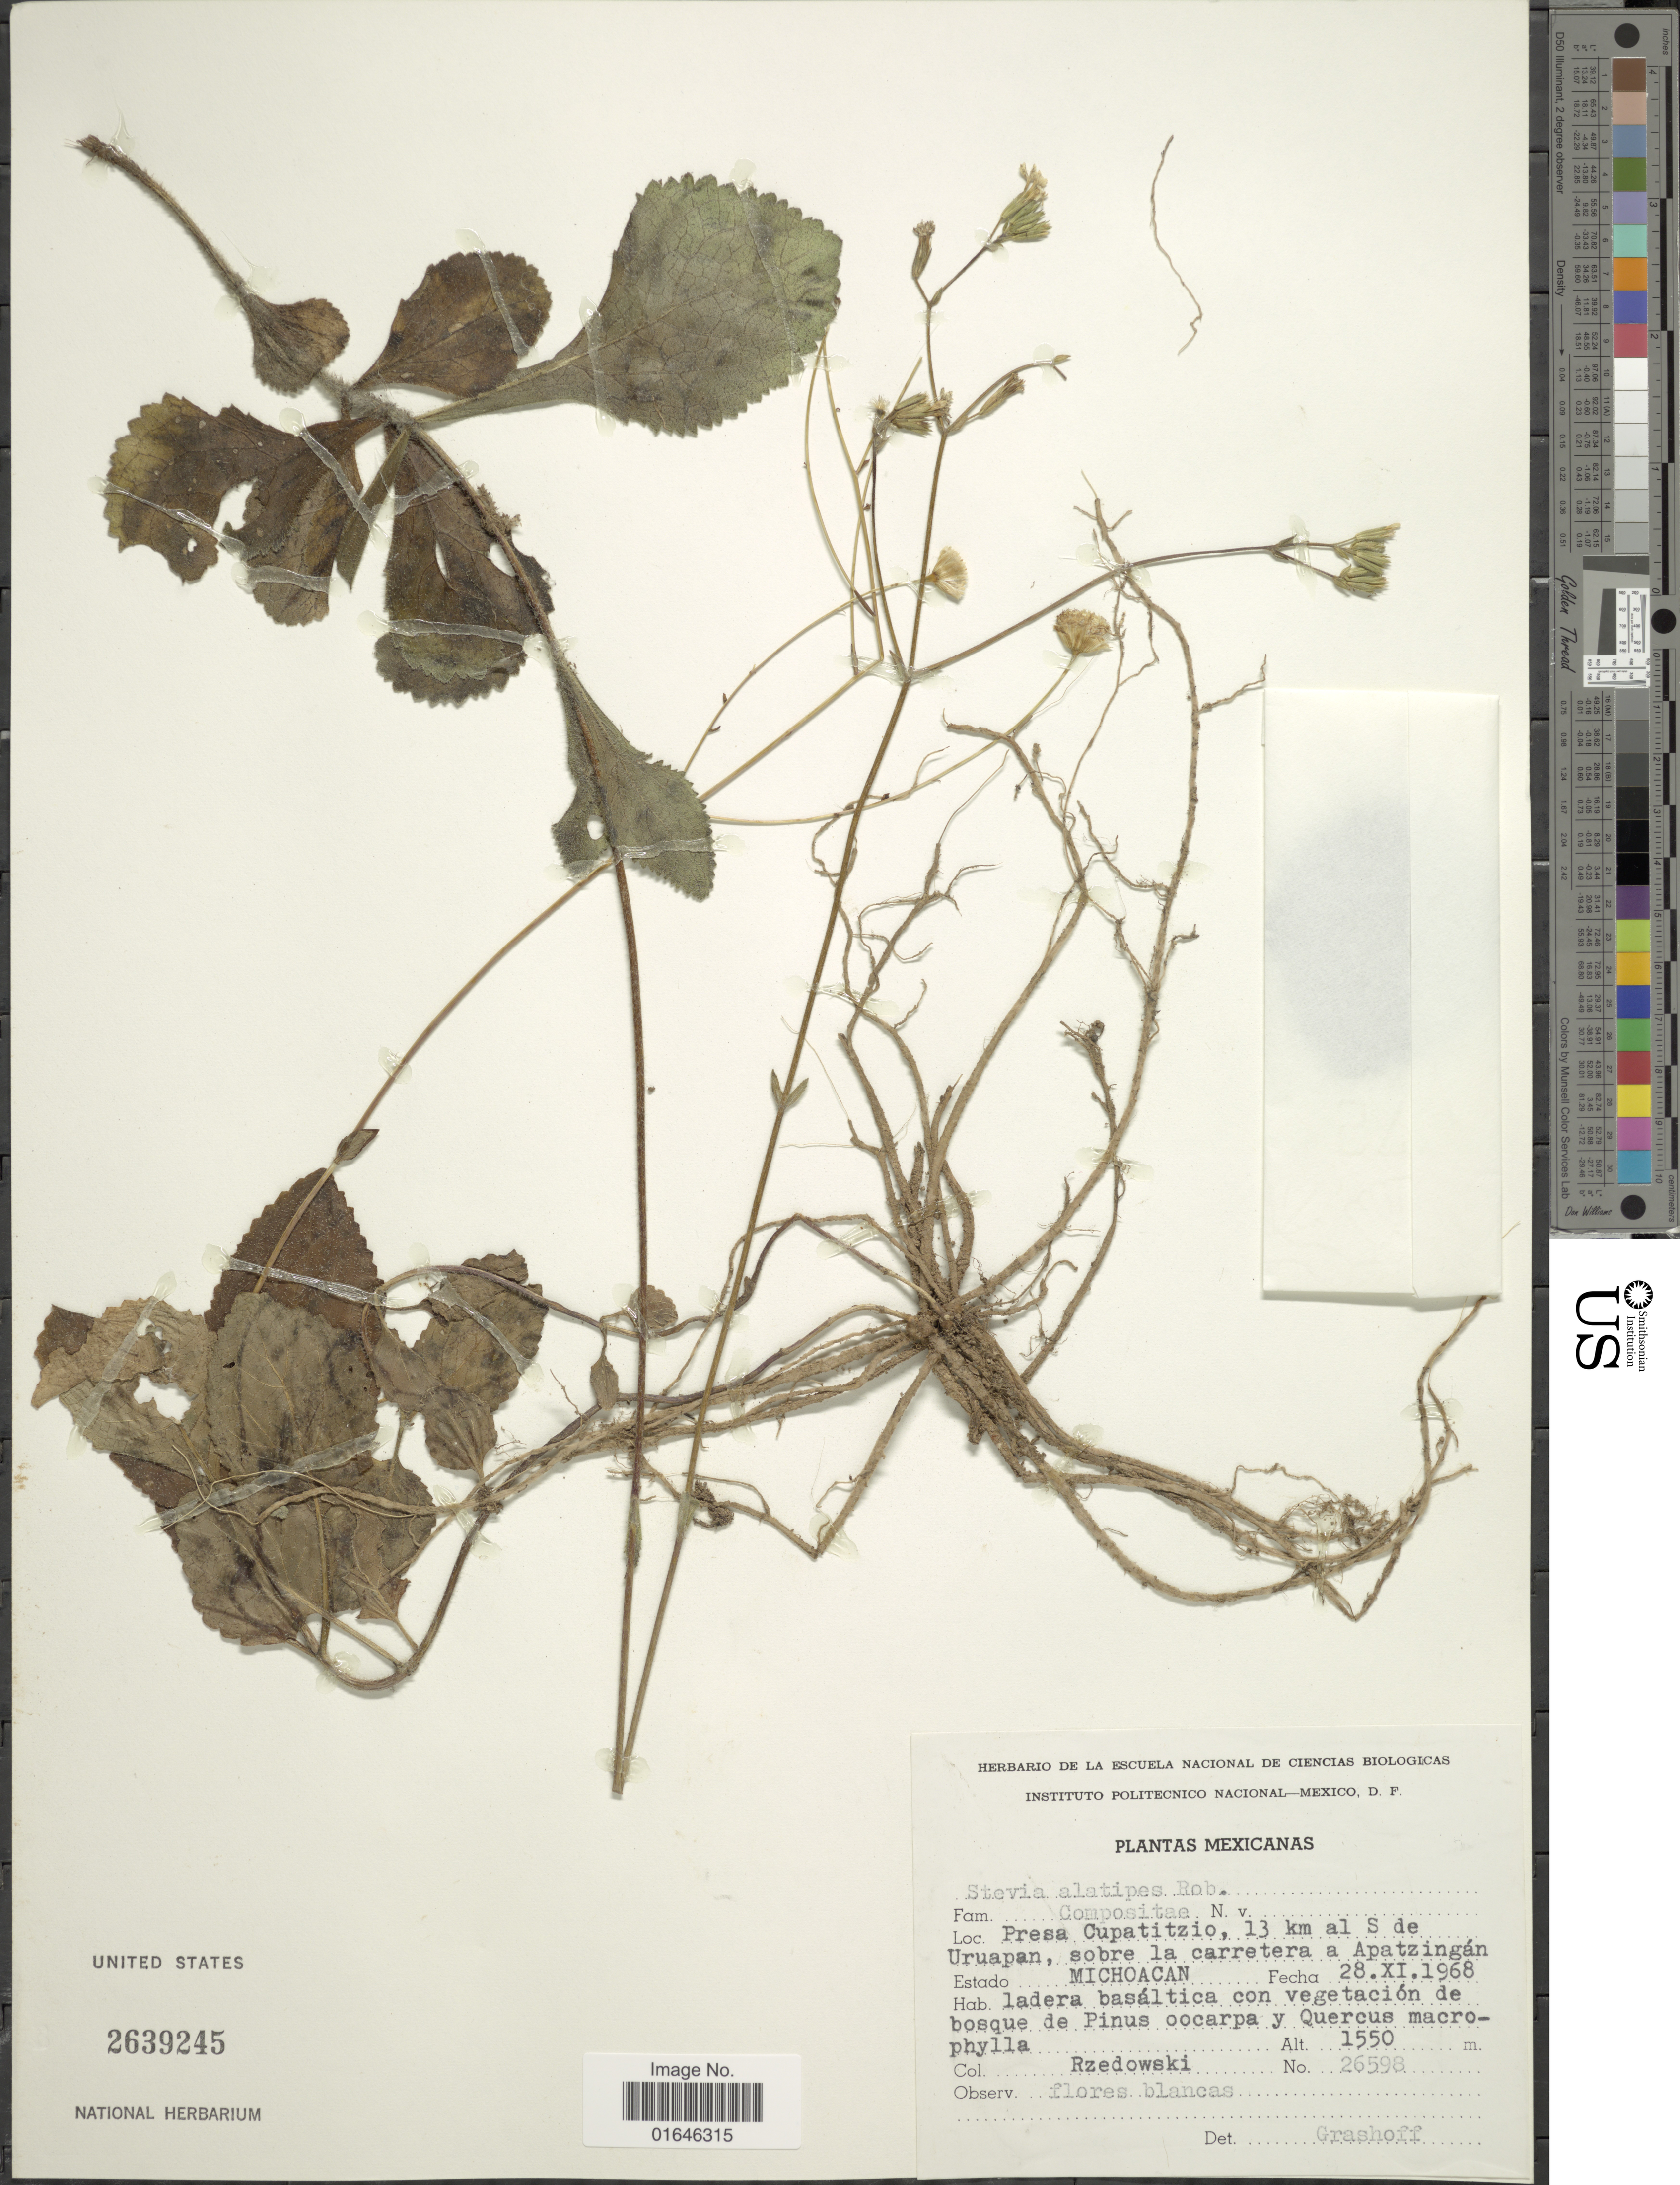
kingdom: Plantae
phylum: Tracheophyta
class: Magnoliopsida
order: Asterales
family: Asteraceae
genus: Stevia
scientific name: Stevia alatipes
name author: B.L. Rob.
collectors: Rzedowski, --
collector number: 26598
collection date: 1968-11-28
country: Mexico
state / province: Michoacán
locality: Presa Cupatitzio, 13 km al S de Uruapan, sobre la carretera a Apatzingán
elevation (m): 1550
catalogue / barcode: US 2639245